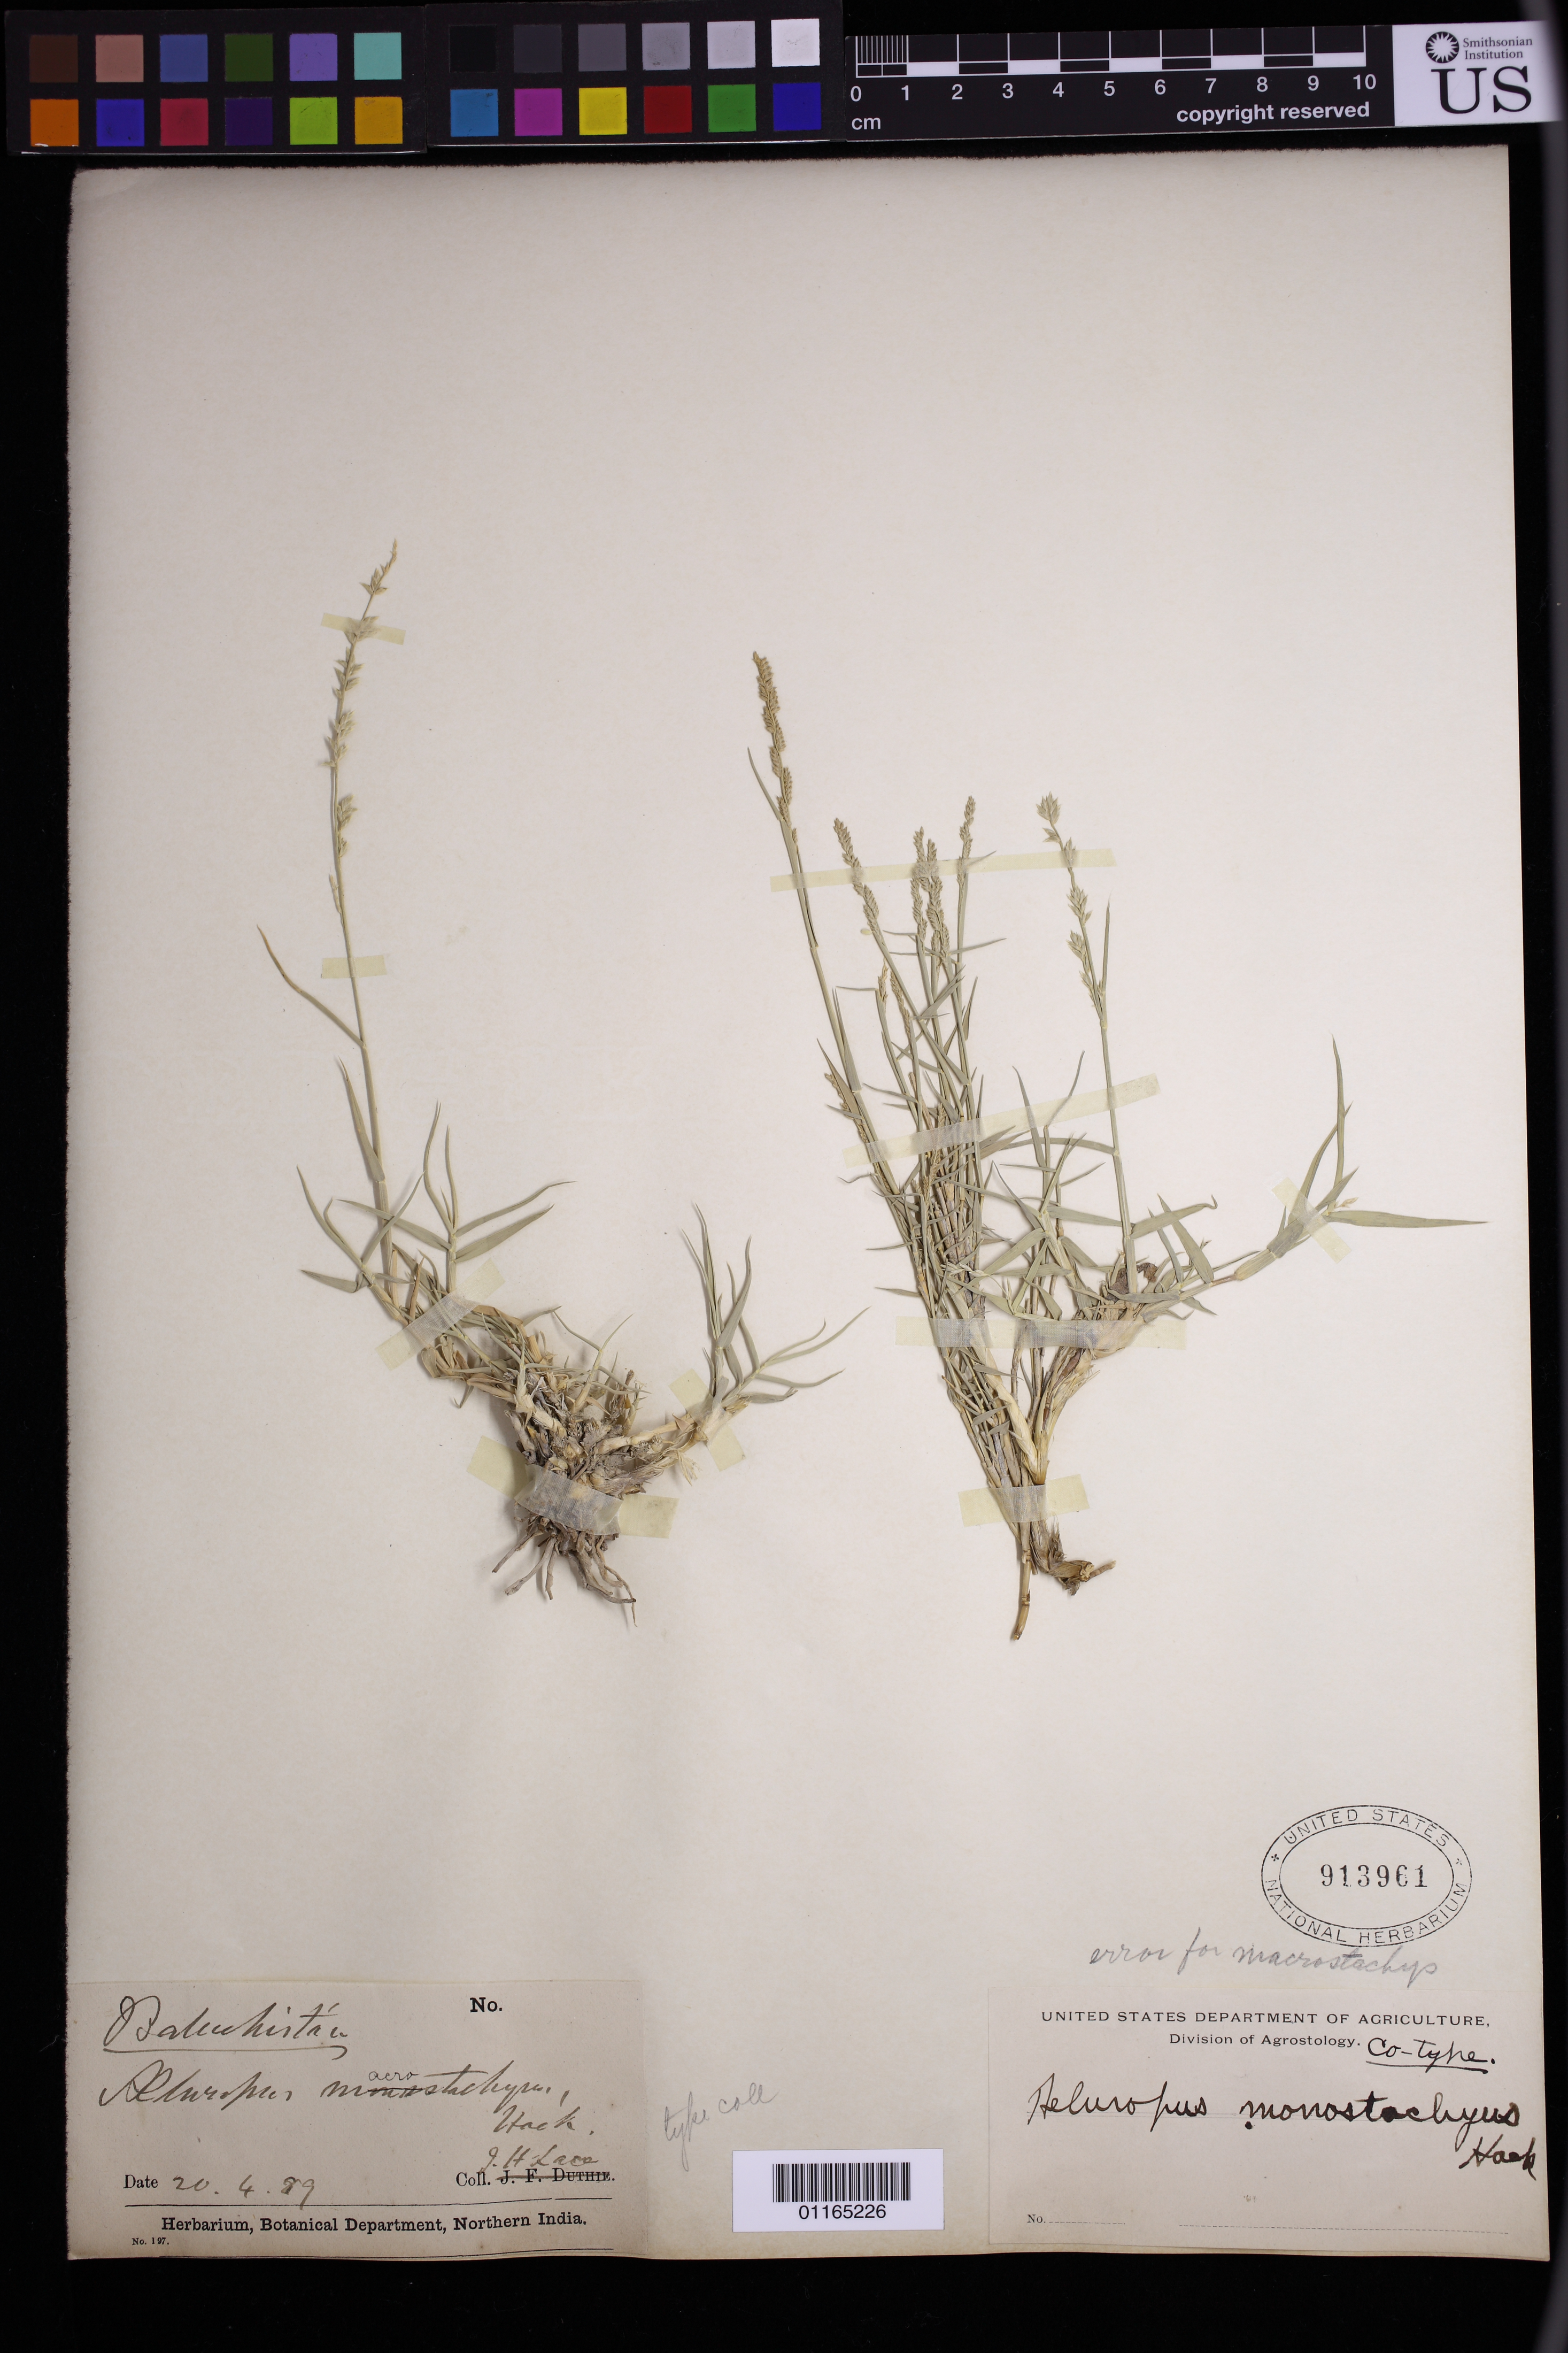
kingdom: Plantae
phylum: Tracheophyta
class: Liliopsida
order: Poales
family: Poaceae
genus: Aeluropus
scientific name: Aeluropus macrostachyus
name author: Hack.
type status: Possible Isosyntype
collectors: J. Lace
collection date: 1889-04-20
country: Pakistan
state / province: Balochistan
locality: Baluchistan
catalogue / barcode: US 813961